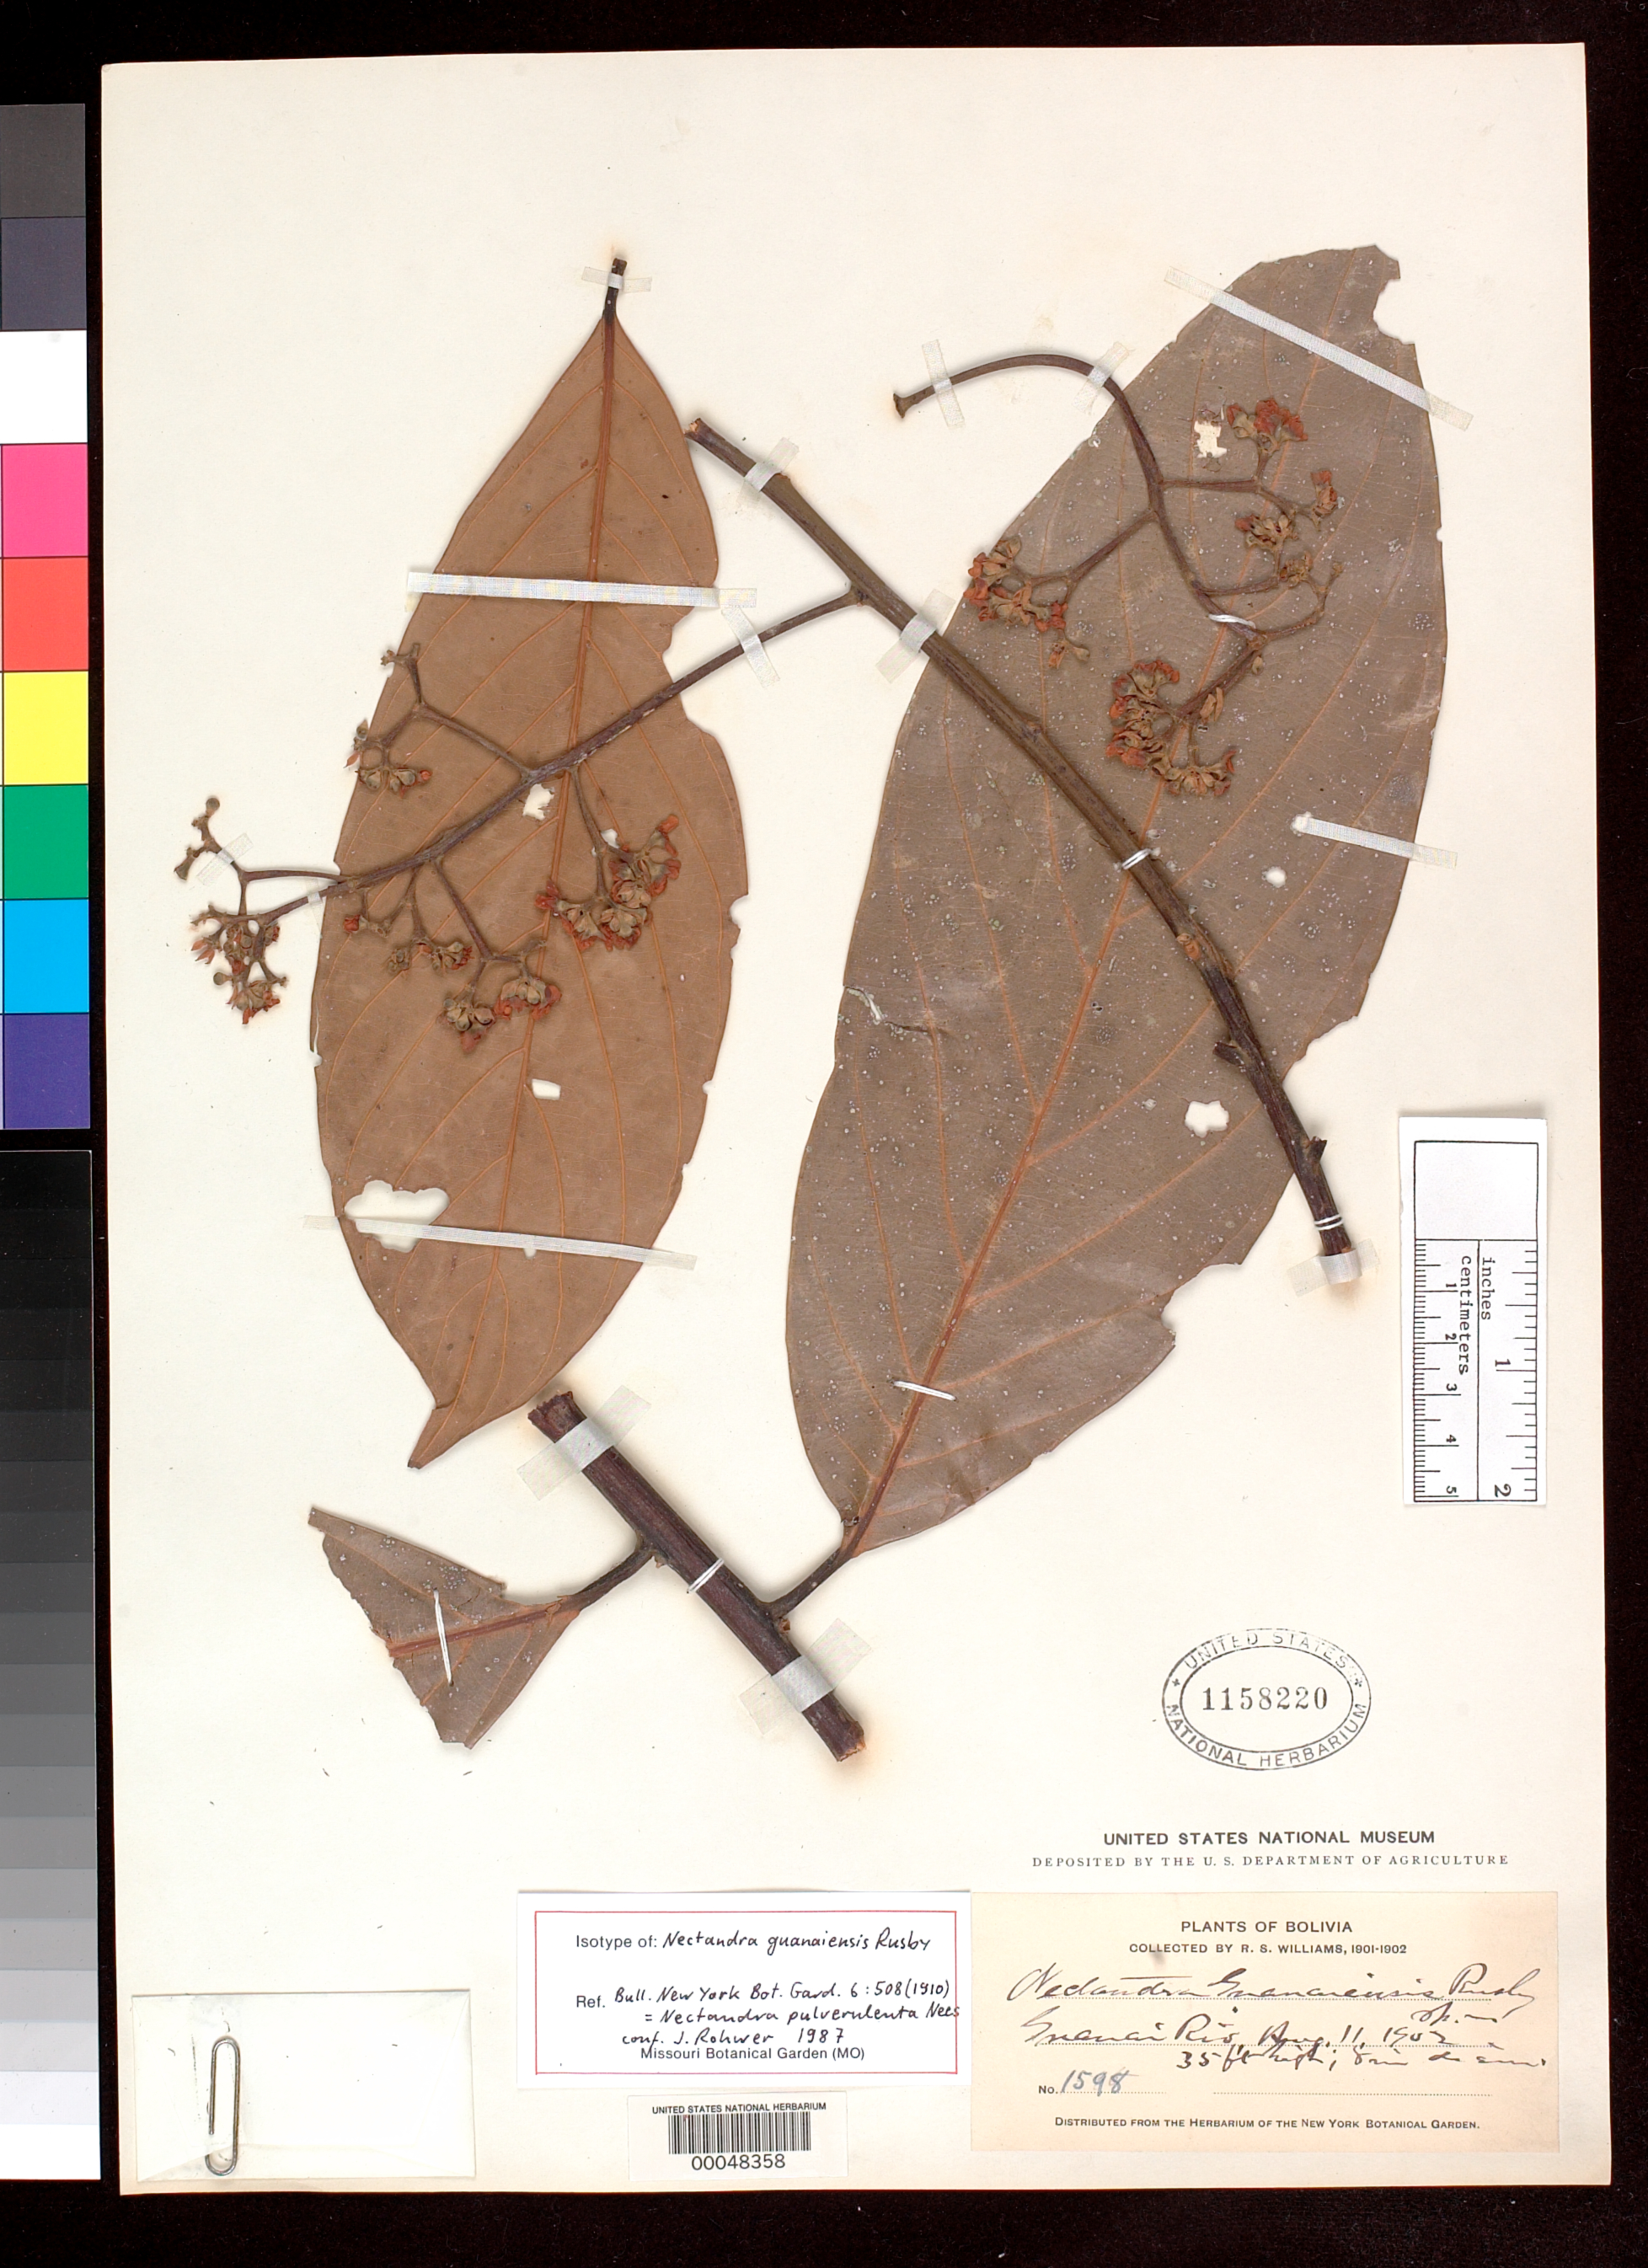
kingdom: Plantae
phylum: Tracheophyta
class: Magnoliopsida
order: Laurales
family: Lauraceae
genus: Nectandra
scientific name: Nectandra guanaiensis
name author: Rusby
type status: Isotype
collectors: R. S. Williams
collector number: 1598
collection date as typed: Aug. 11, 1901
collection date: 1902-08-11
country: Bolivia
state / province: La Paz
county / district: Franz Tamayo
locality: Rio Guanay (vicinity of Inglis-Inglis)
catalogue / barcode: US 1158220